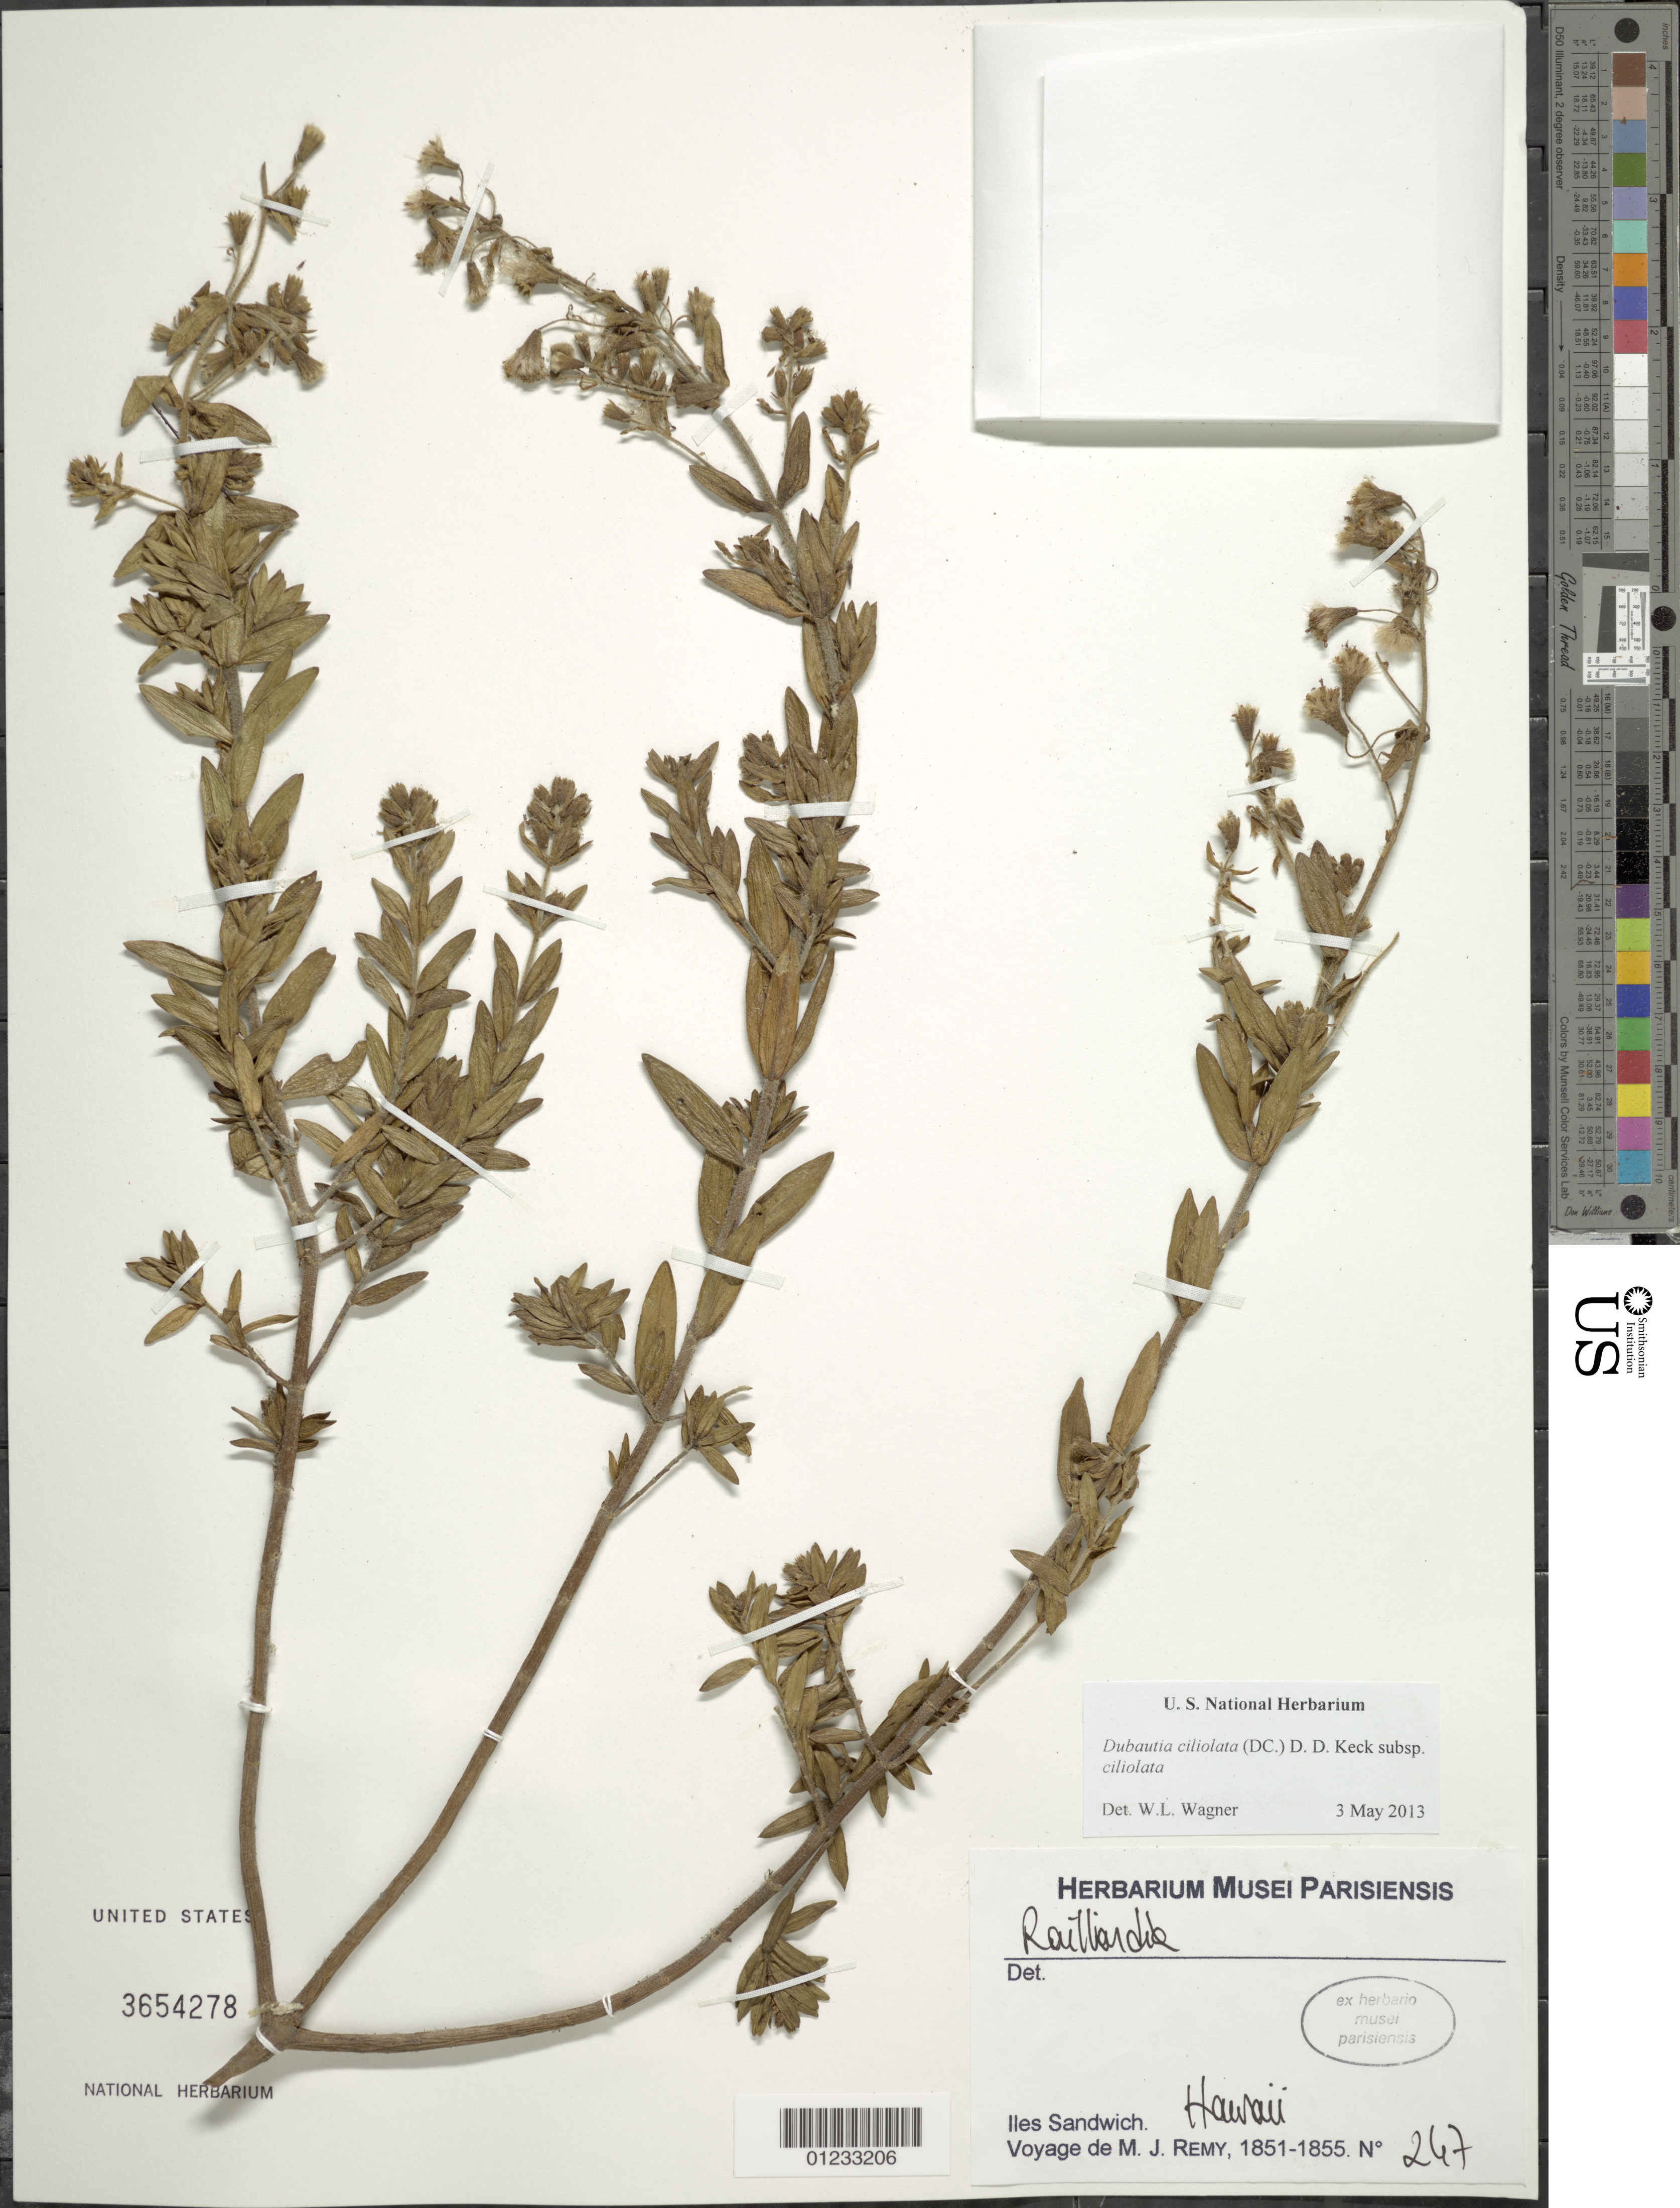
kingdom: Plantae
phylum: Tracheophyta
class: Magnoliopsida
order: Asterales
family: Asteraceae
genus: Dubautia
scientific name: Dubautia ciliolata subsp. ciliolata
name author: (DC.) D.D. Keck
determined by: Wagner, W. L., (BOT), Smithsonian Institution - National Museum of Natural History (UNITED STATES)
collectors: M. J. Remy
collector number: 247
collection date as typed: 1851 to --- 1855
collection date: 1851/1855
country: United States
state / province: Hawaii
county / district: Hawaii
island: Hawaii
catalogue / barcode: US 3654278